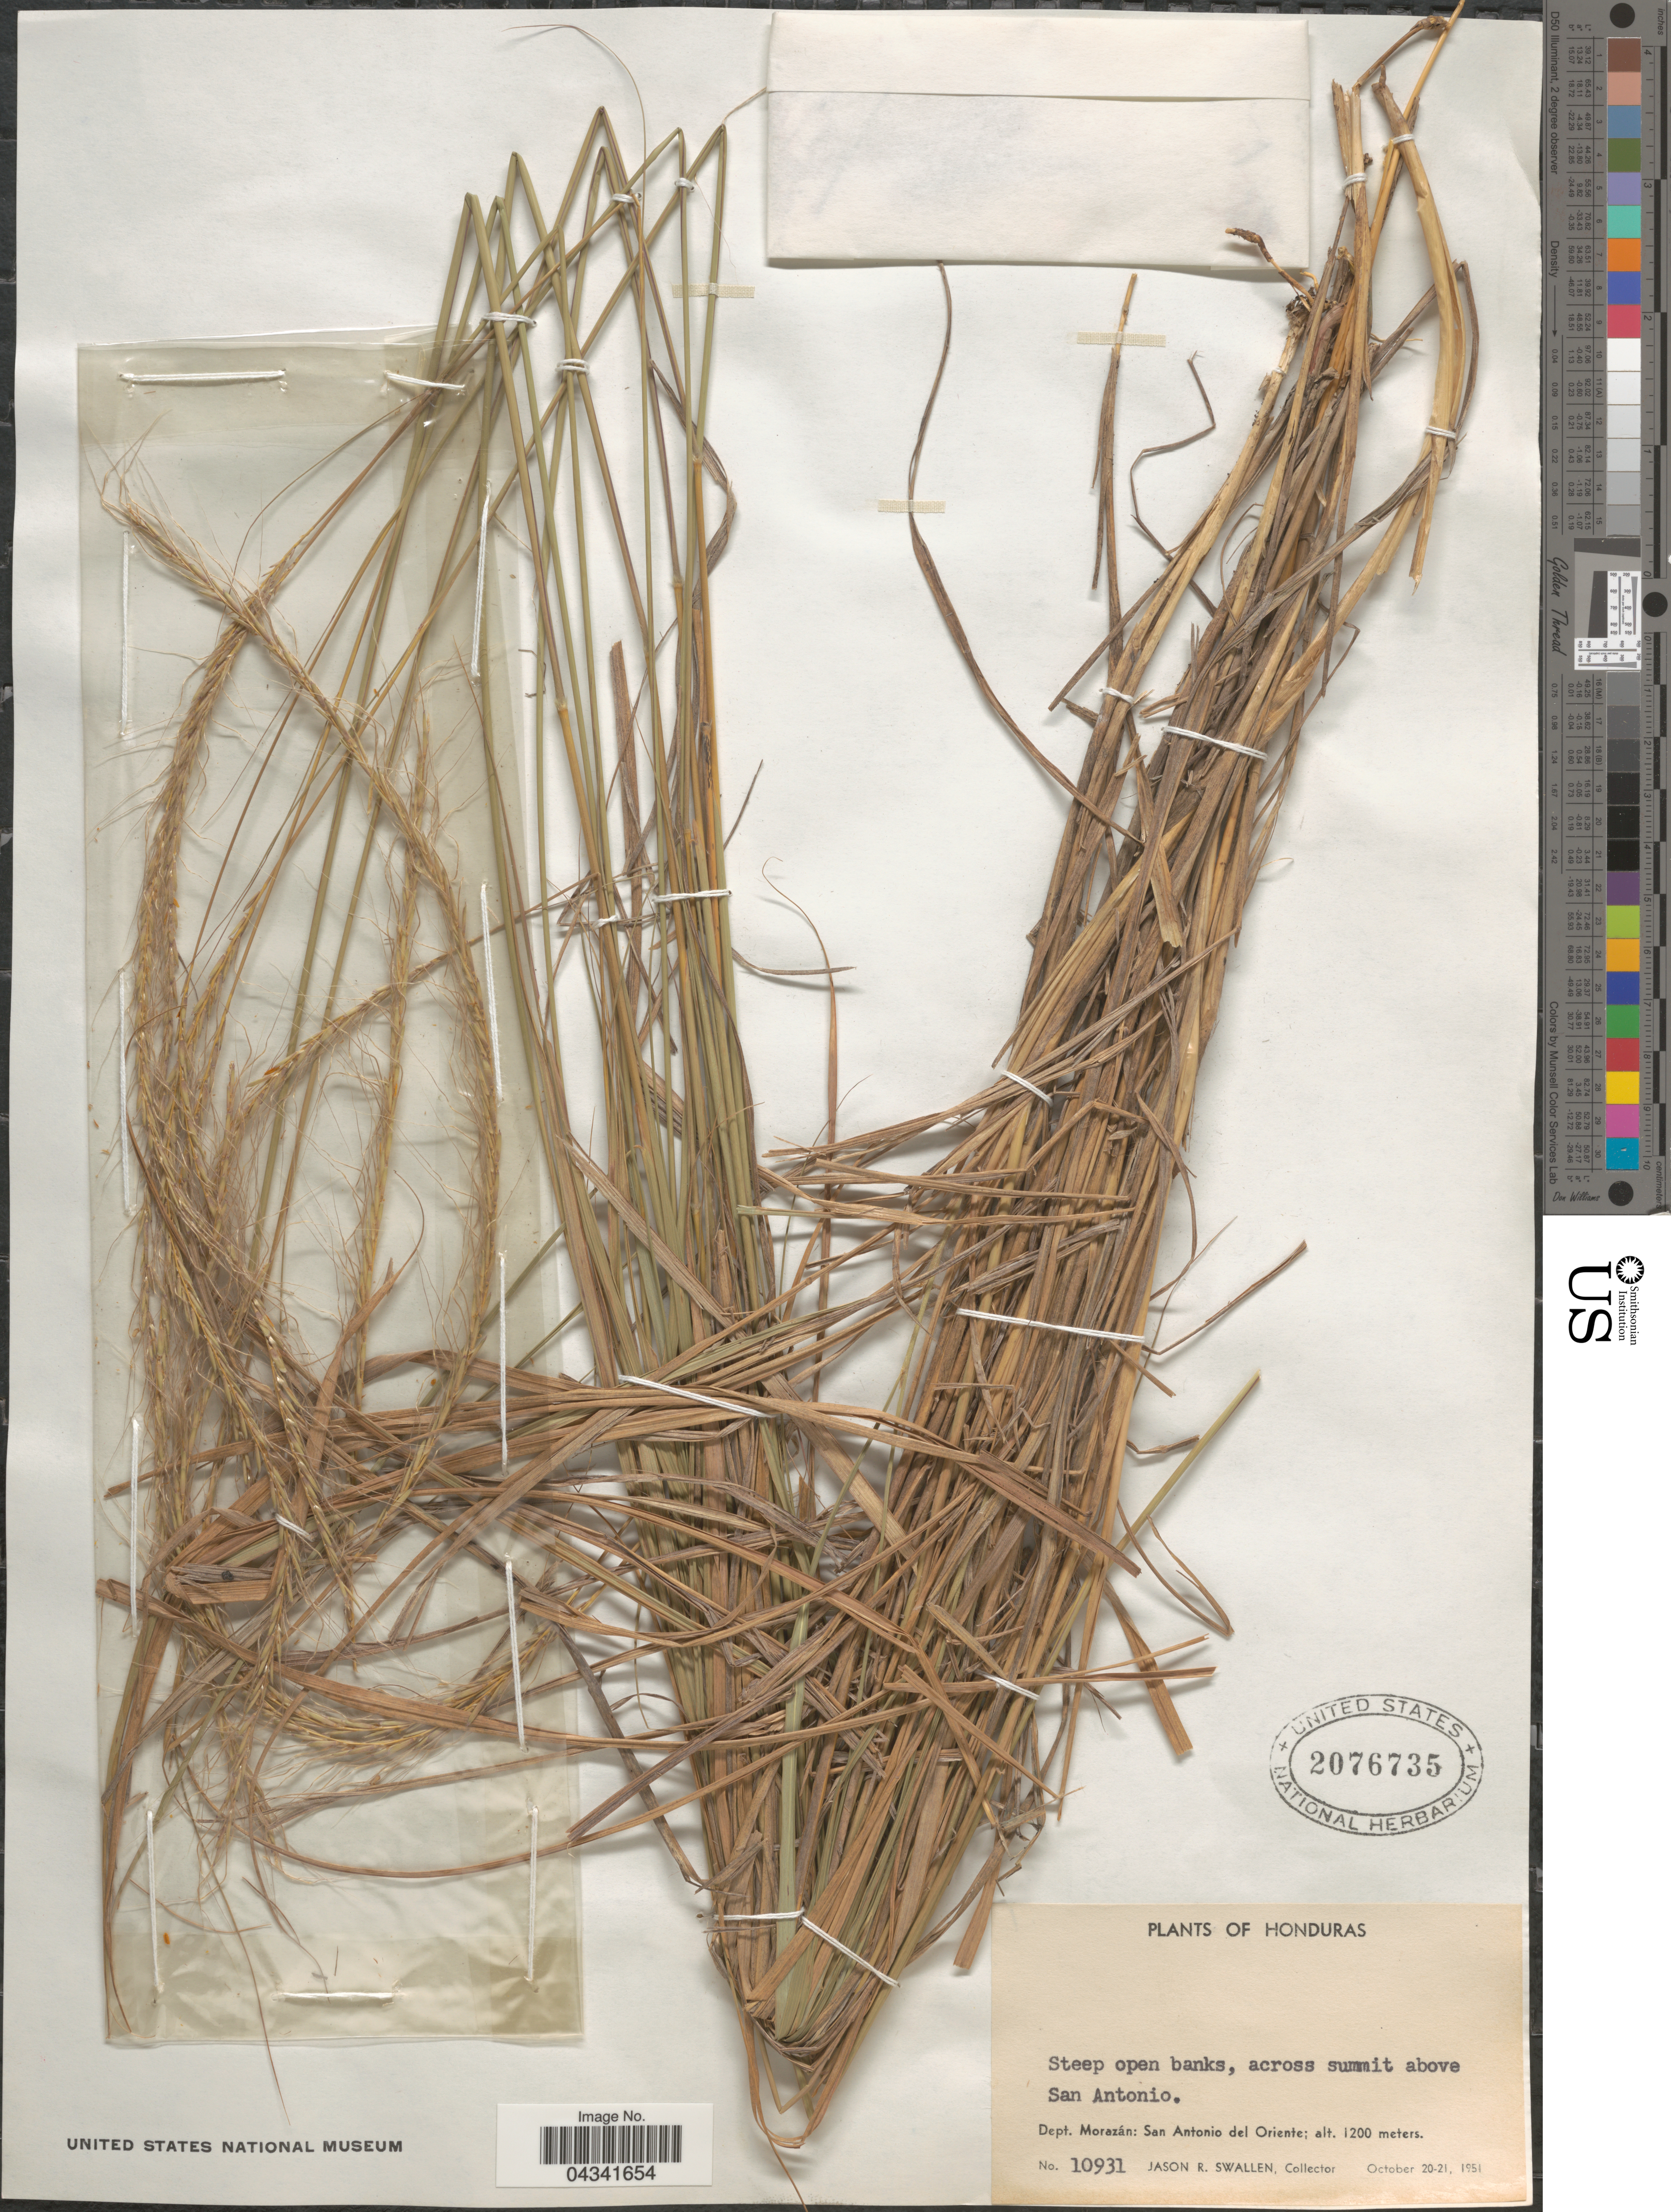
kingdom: Plantae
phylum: Tracheophyta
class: Liliopsida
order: Poales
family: Poaceae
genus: Trachypogon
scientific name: Trachypogon spicatus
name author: (L. f.) Kuntze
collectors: J. R. Swallen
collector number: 10931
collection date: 1951-10-20/1951-10-21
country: Honduras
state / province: Fco. Morazán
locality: Steep open banks, across summit above San Antonio. Dept. Morazán: San Antonio del Oriente.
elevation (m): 1200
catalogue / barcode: US 2076735